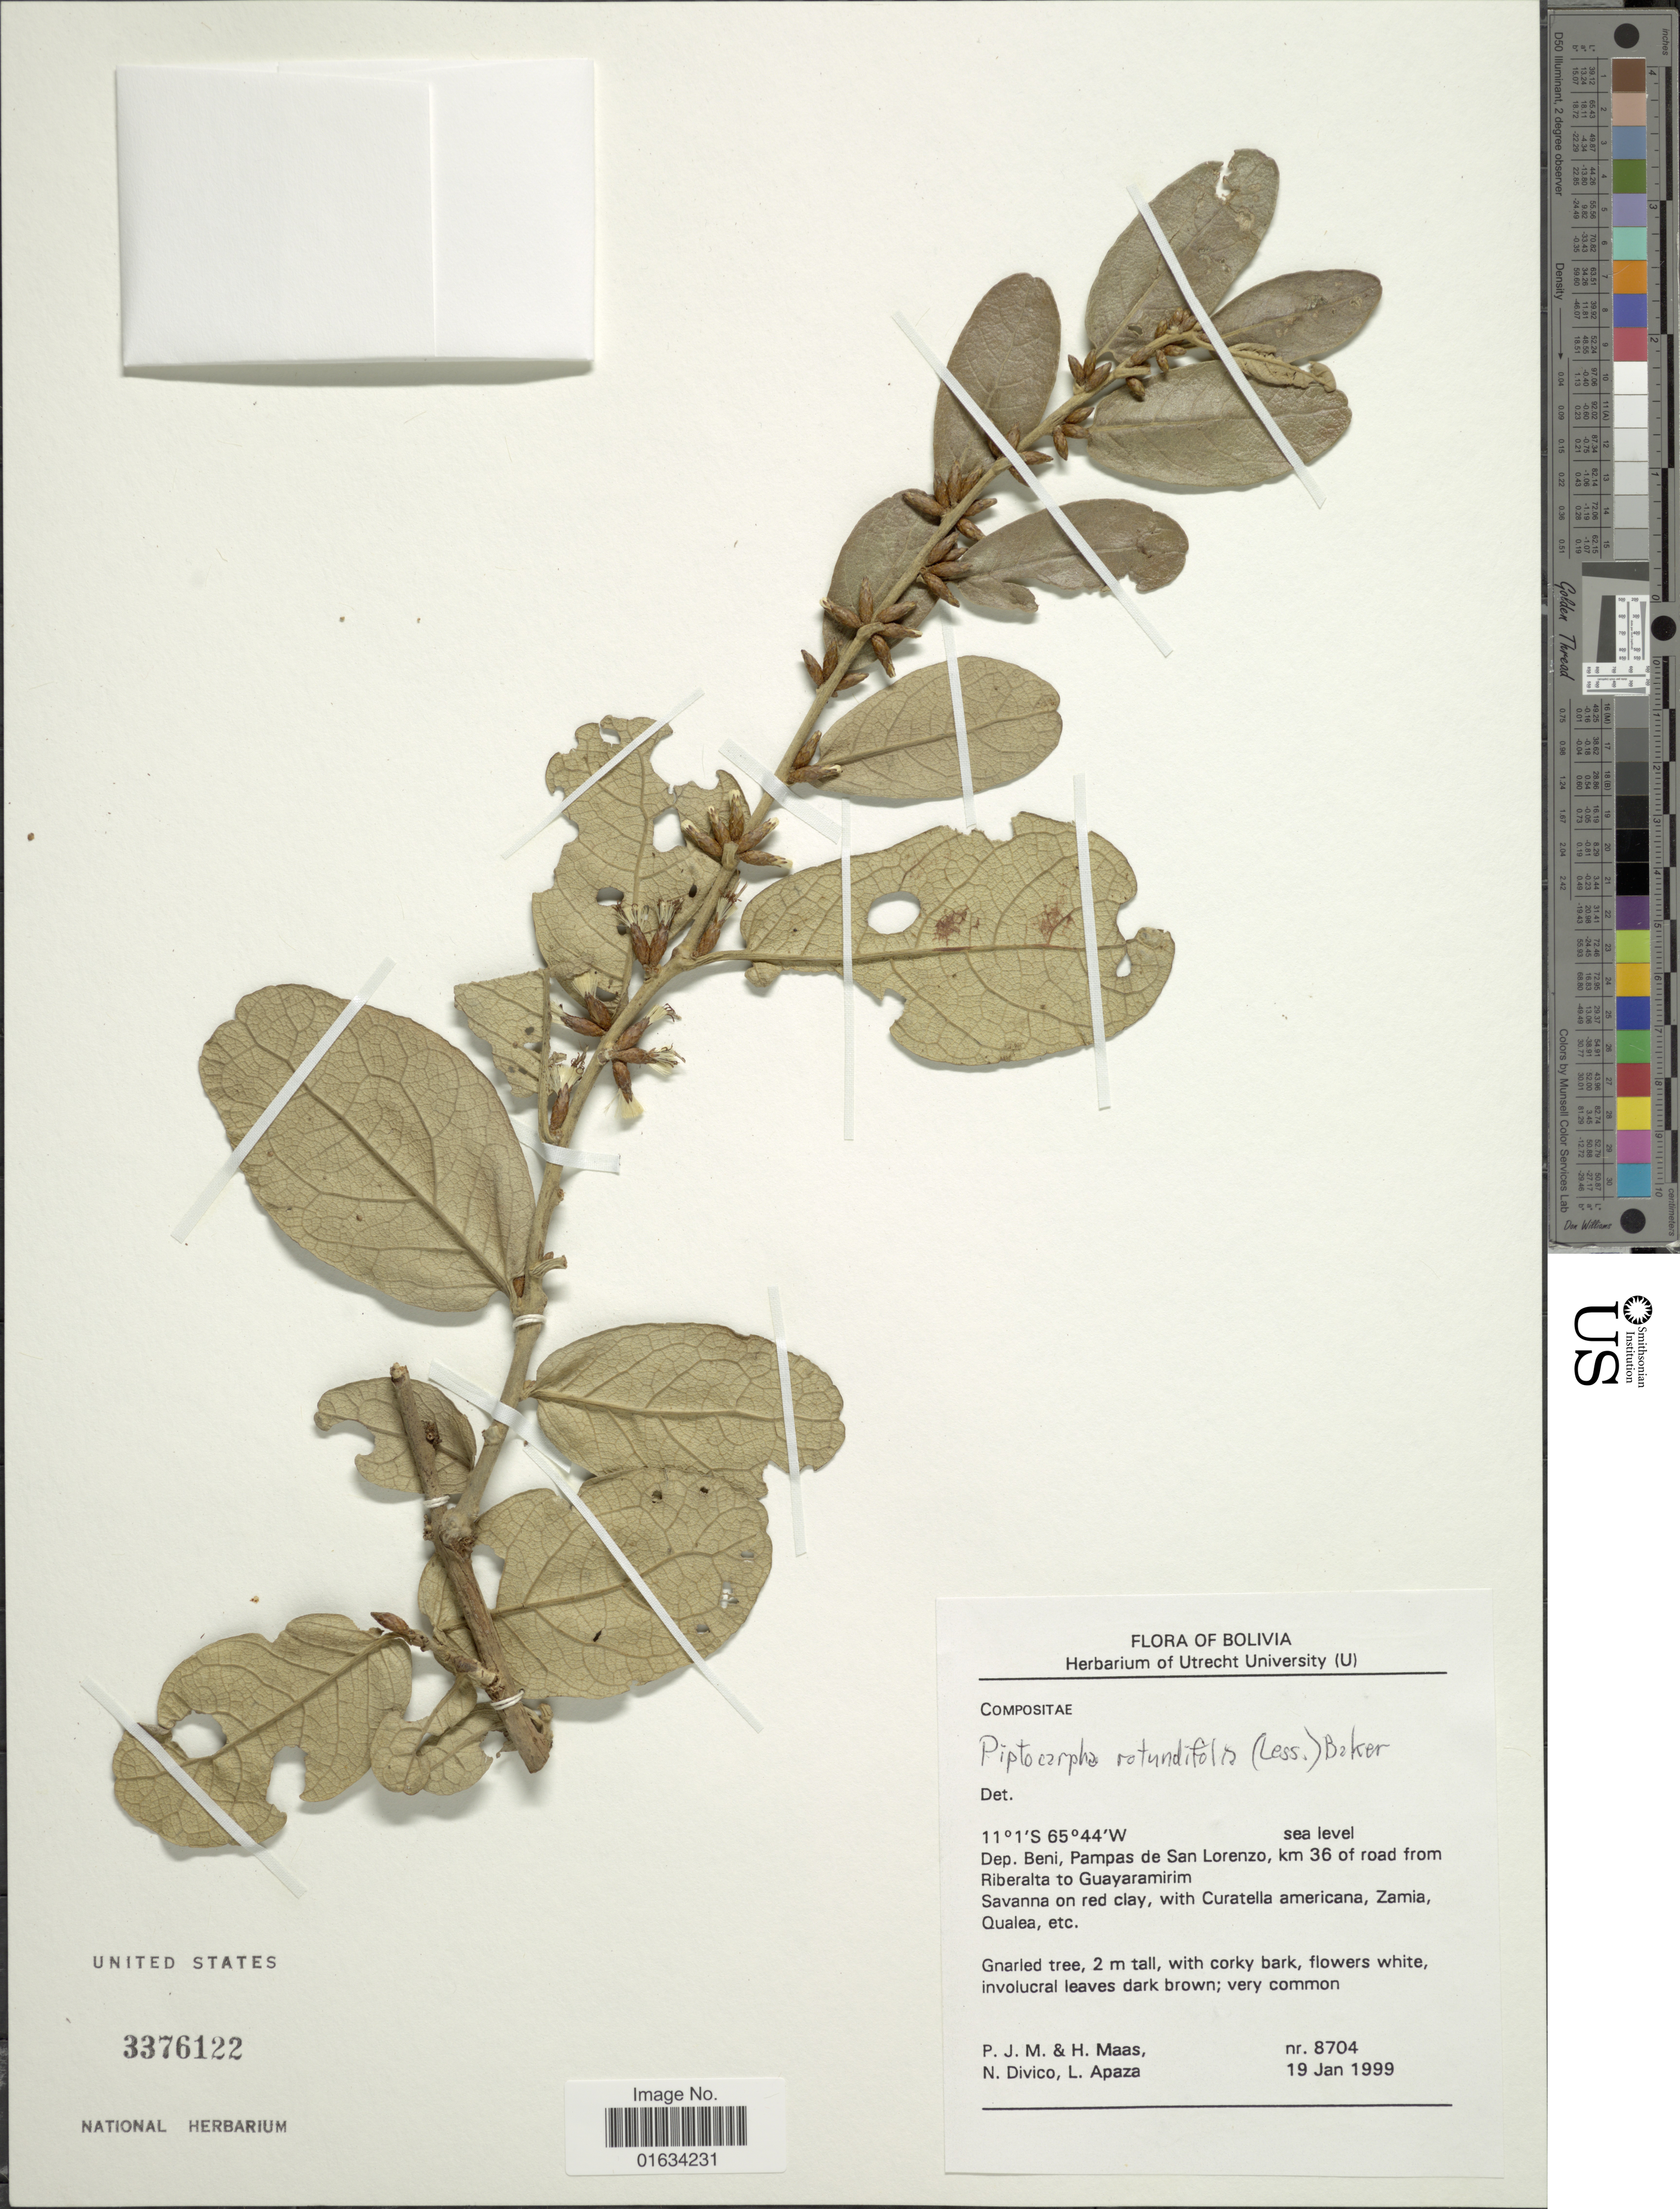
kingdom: Plantae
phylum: Tracheophyta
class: Magnoliopsida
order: Asterales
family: Asteraceae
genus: Piptocarpha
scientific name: Piptocarpha rotundifolia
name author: (Less.) Baker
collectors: P. Maas, H. Maas, N. Divico & L. Apaza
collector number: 8704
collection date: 1999-01-19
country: Bolivia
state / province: Beni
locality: Pampas de San Lorenzo, km 36 of road from Riberalta to Guayaramirim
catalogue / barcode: US 3376122